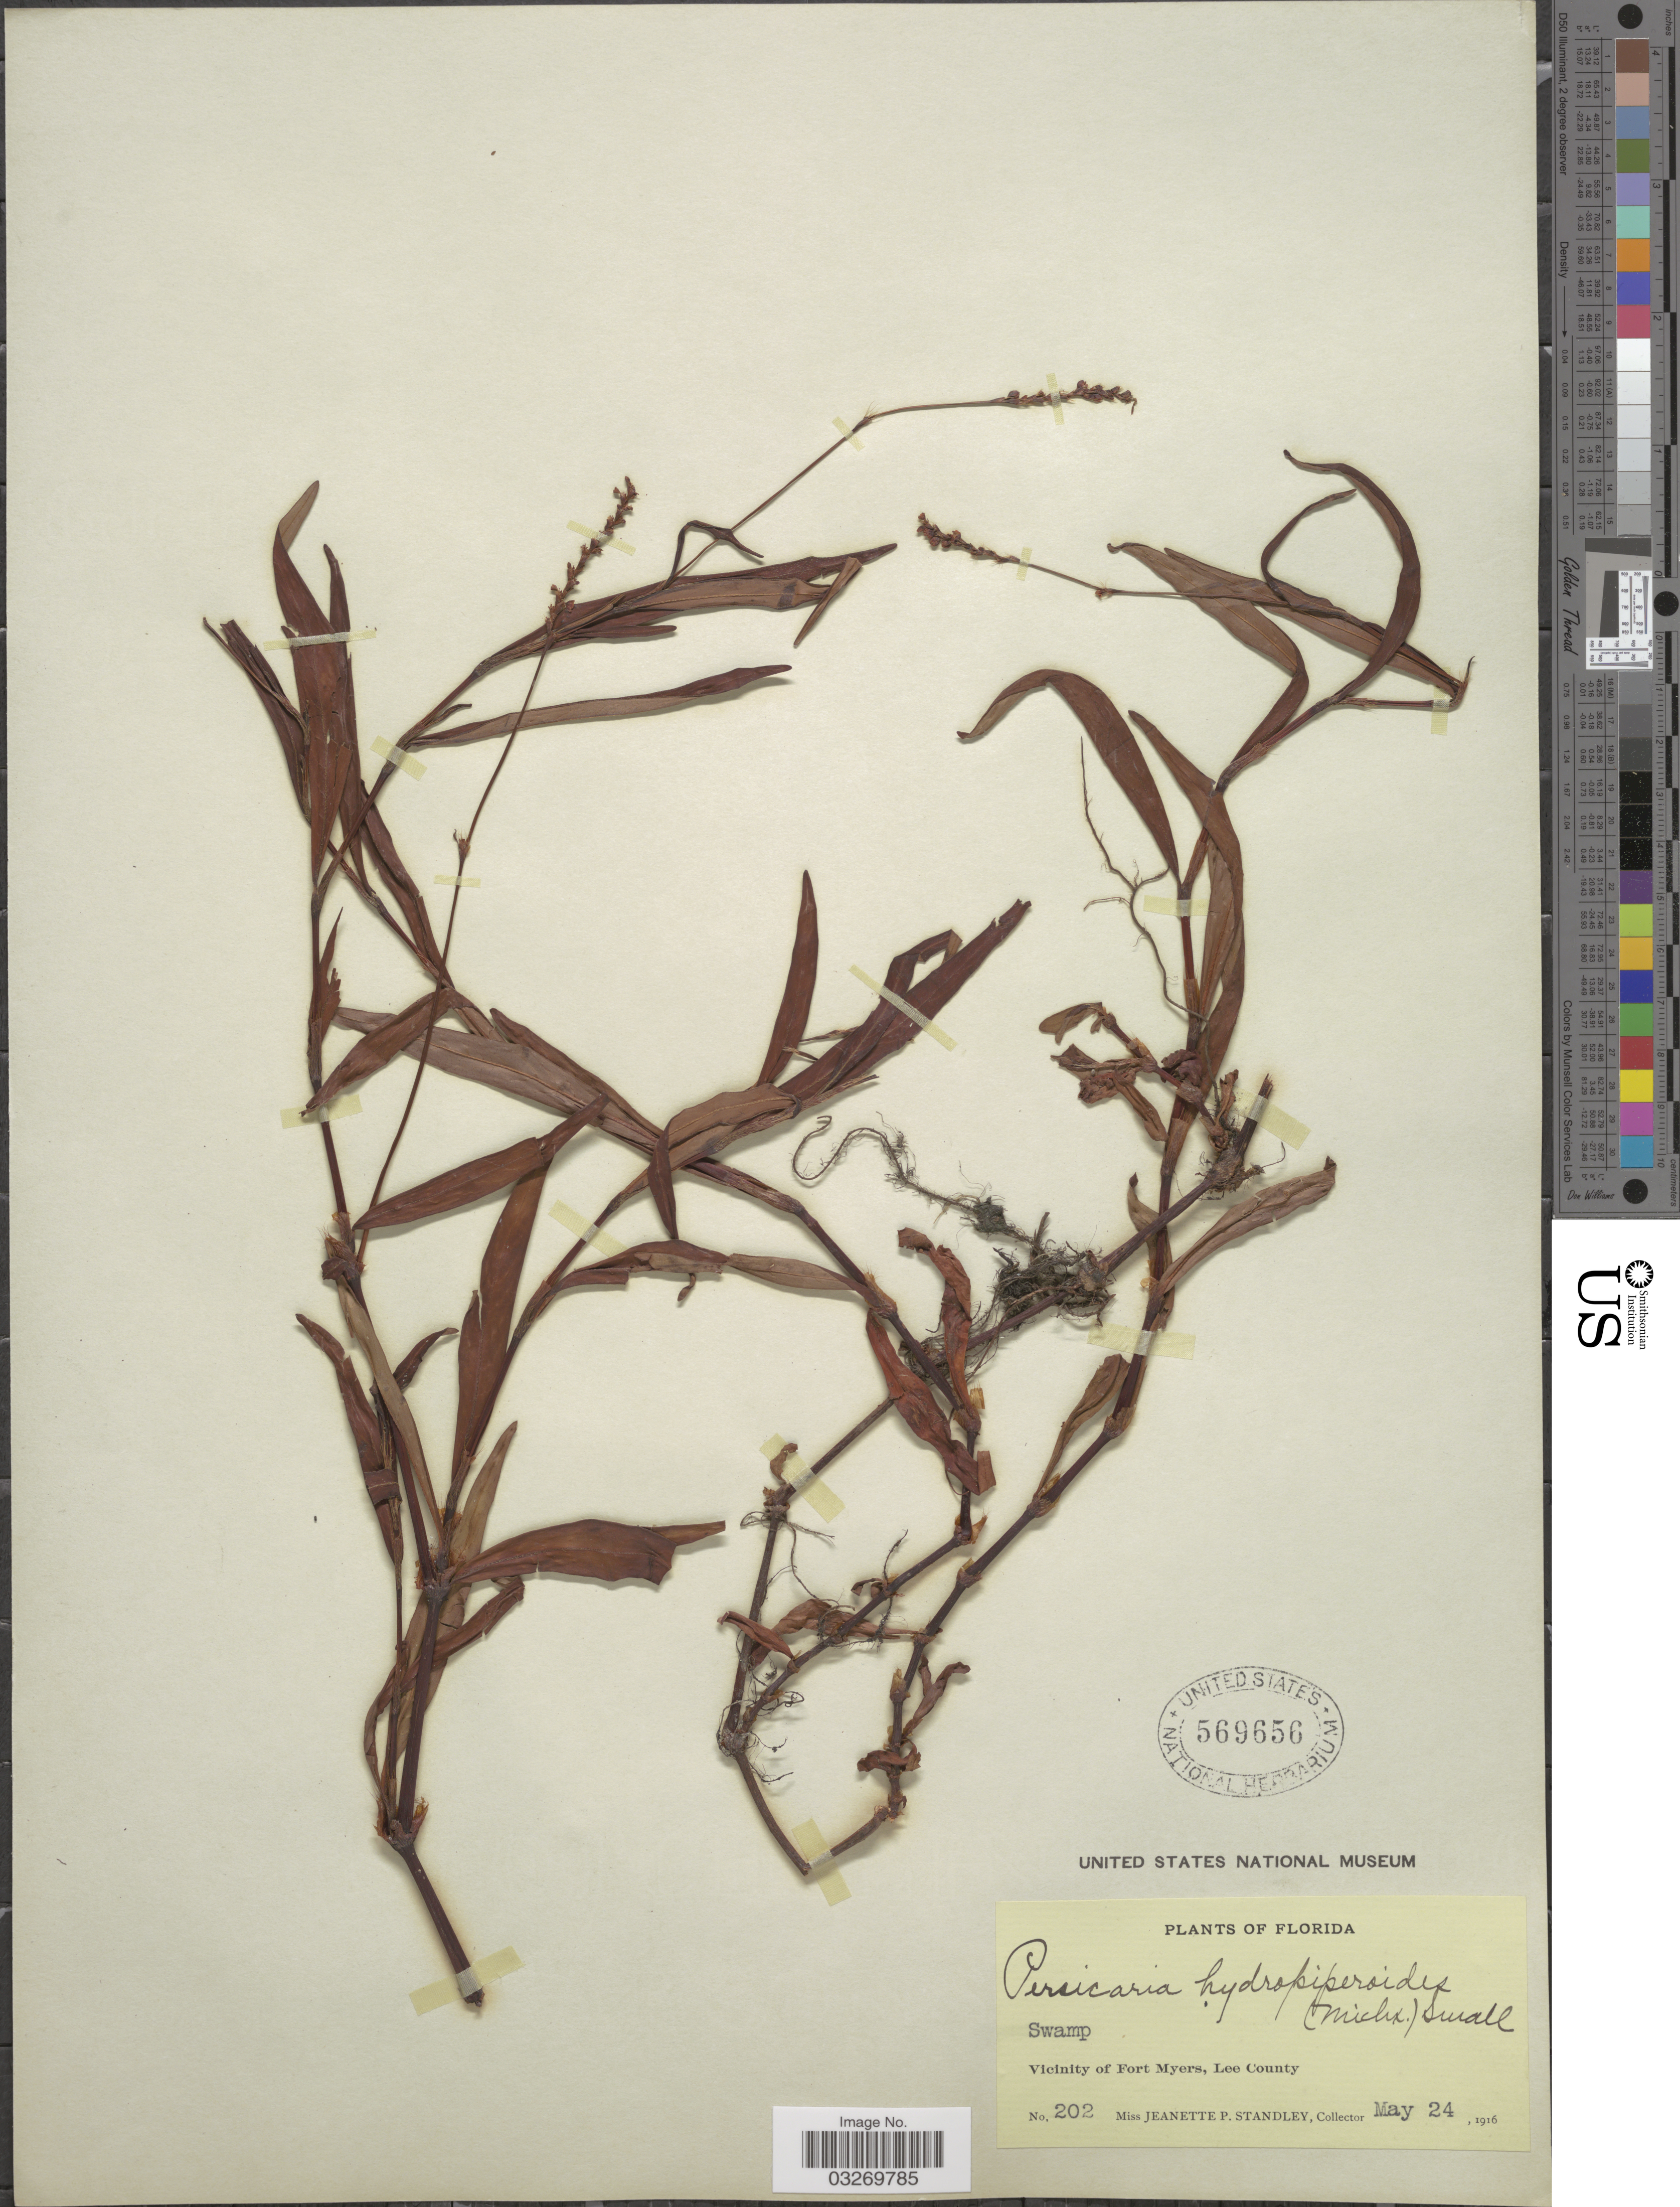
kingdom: Plantae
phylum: Tracheophyta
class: Magnoliopsida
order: Caryophyllales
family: Polygonaceae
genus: Polygonum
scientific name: Polygonum hydropiperoides var. macerum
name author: Stanford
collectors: J. P. Standley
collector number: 202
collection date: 1916-05-24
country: United States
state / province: Florida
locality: Swamp. Vicinity of Fort Myers, Lee County.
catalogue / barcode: US 569656